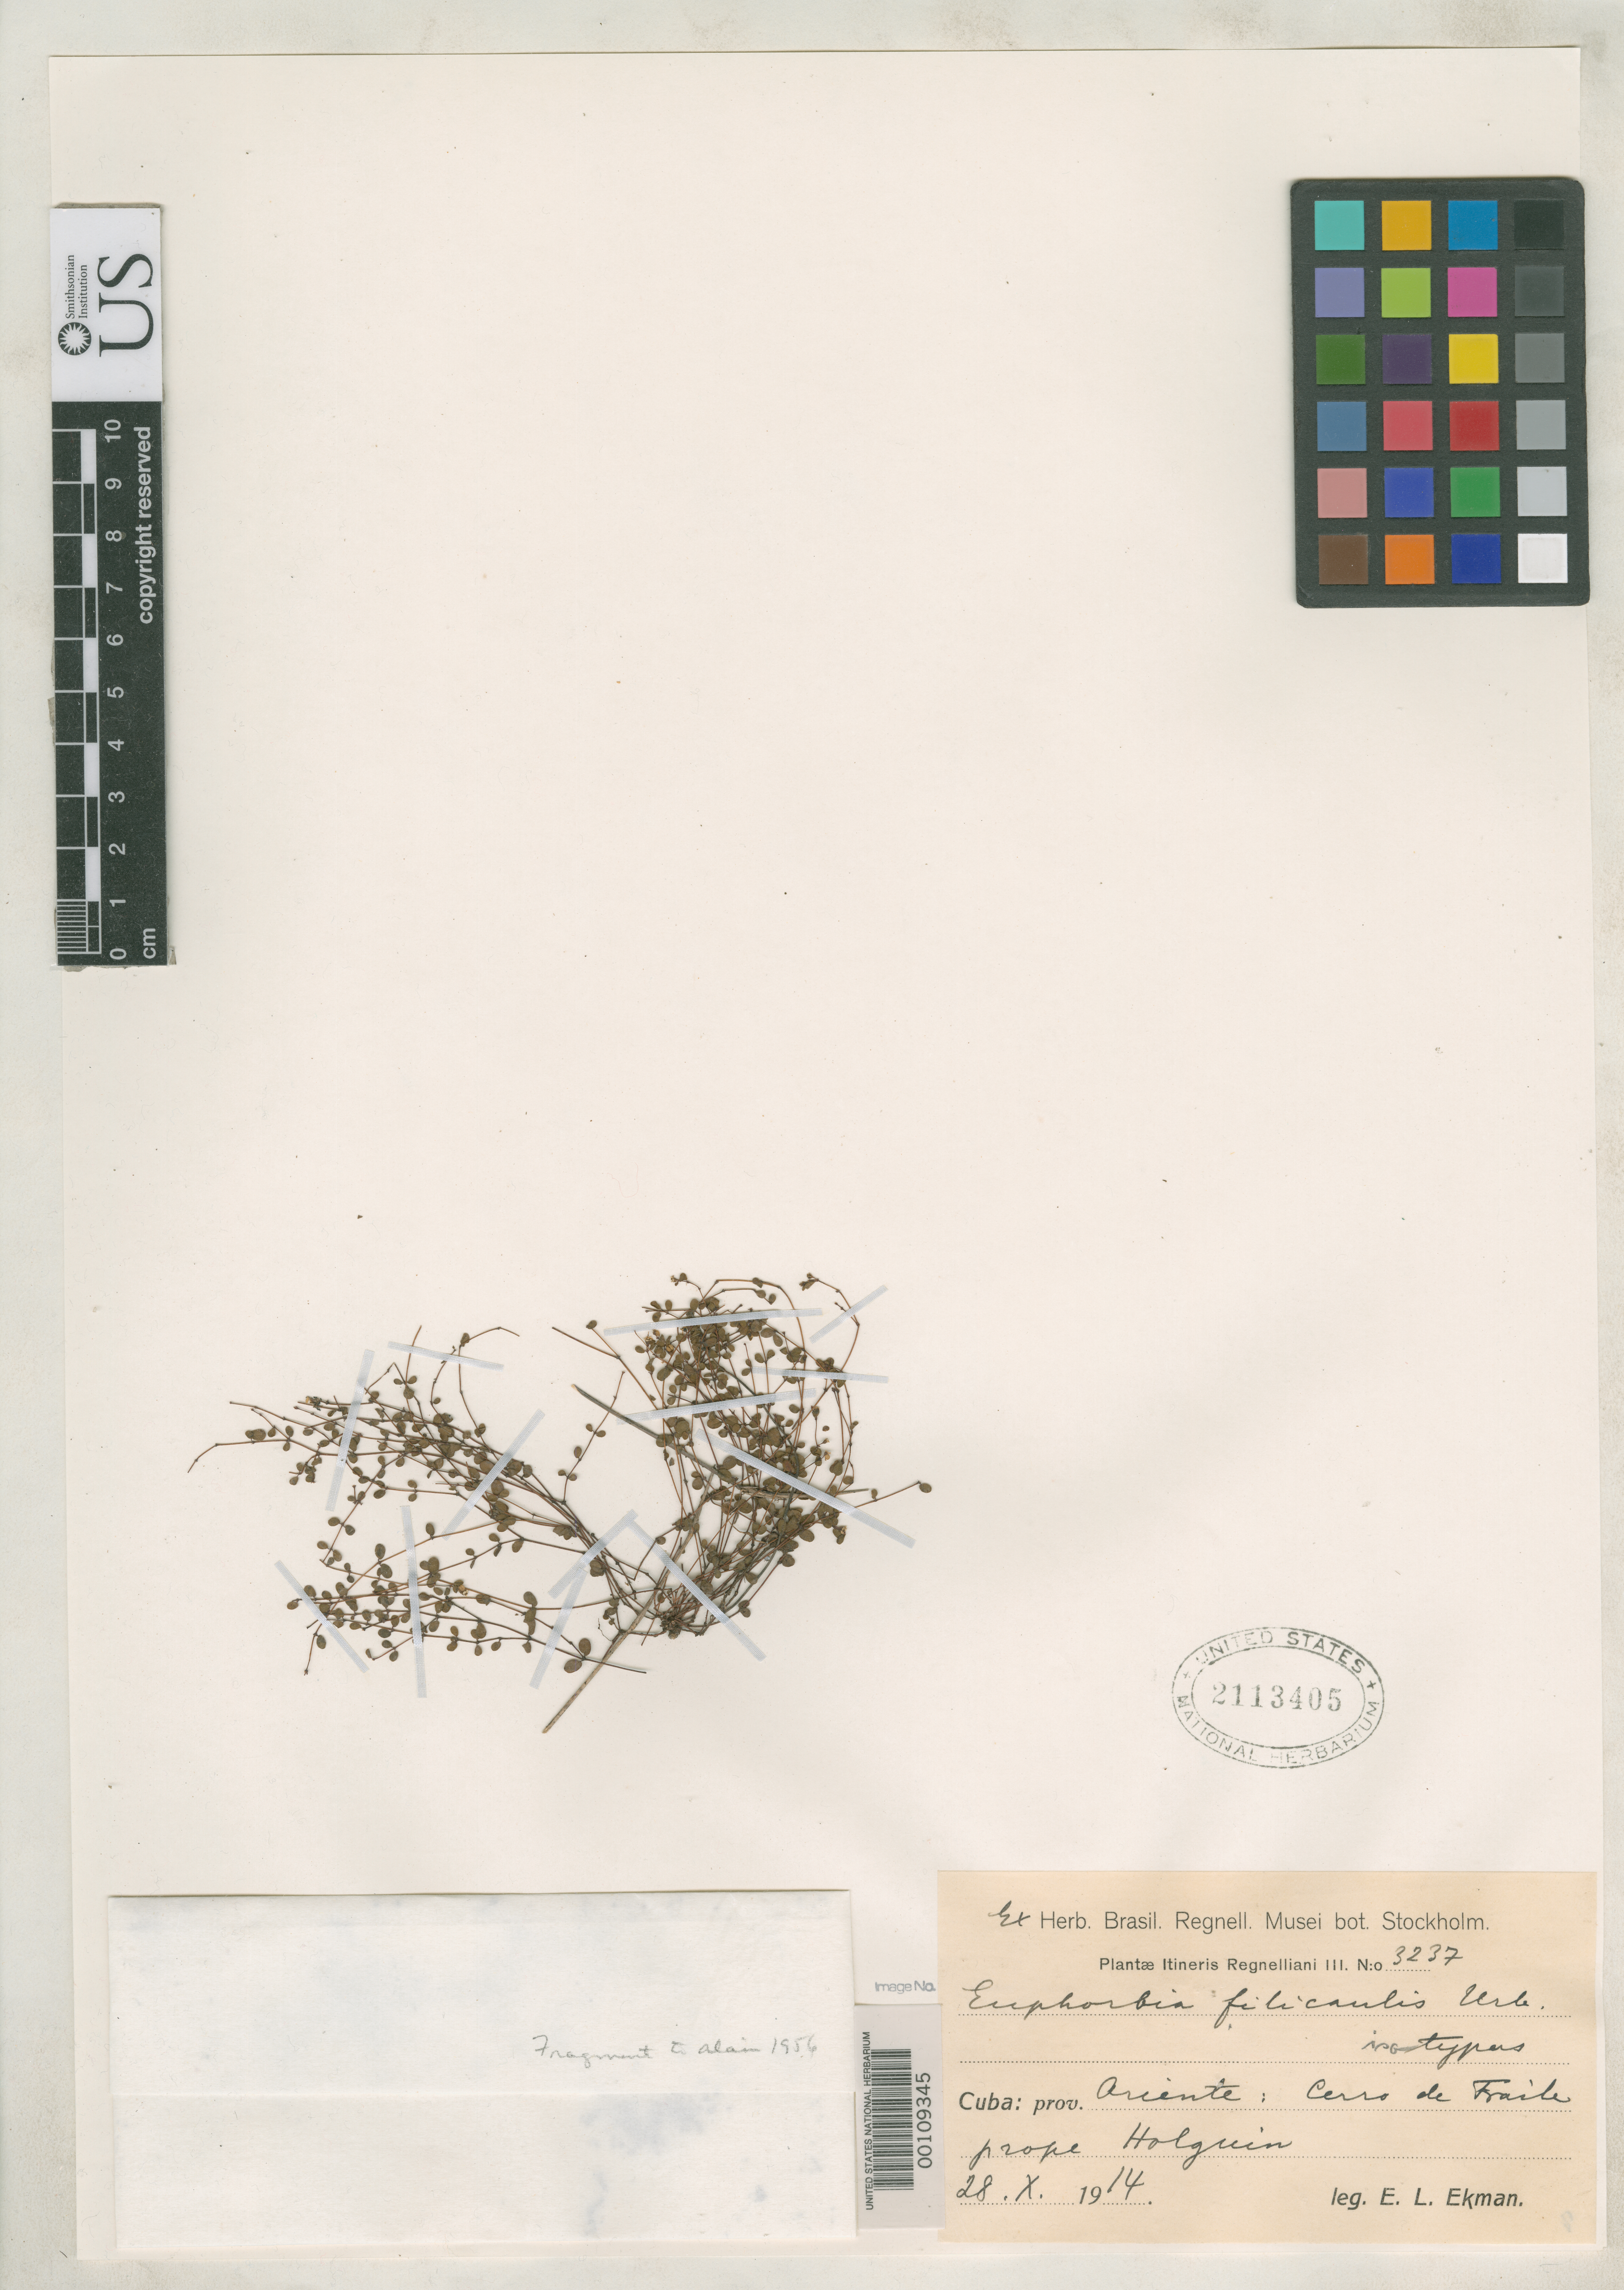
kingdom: Plantae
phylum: Tracheophyta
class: Magnoliopsida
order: Malpighiales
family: Euphorbiaceae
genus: Euphorbia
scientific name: Euphorbia filicaulis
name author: Urb.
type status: Isotype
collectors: E. L. Ekman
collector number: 3237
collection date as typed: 28 Oct 1914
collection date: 1914-10-28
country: Cuba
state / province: Oriente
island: Greater Antilles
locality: Near Holguin.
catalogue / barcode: US 2113405